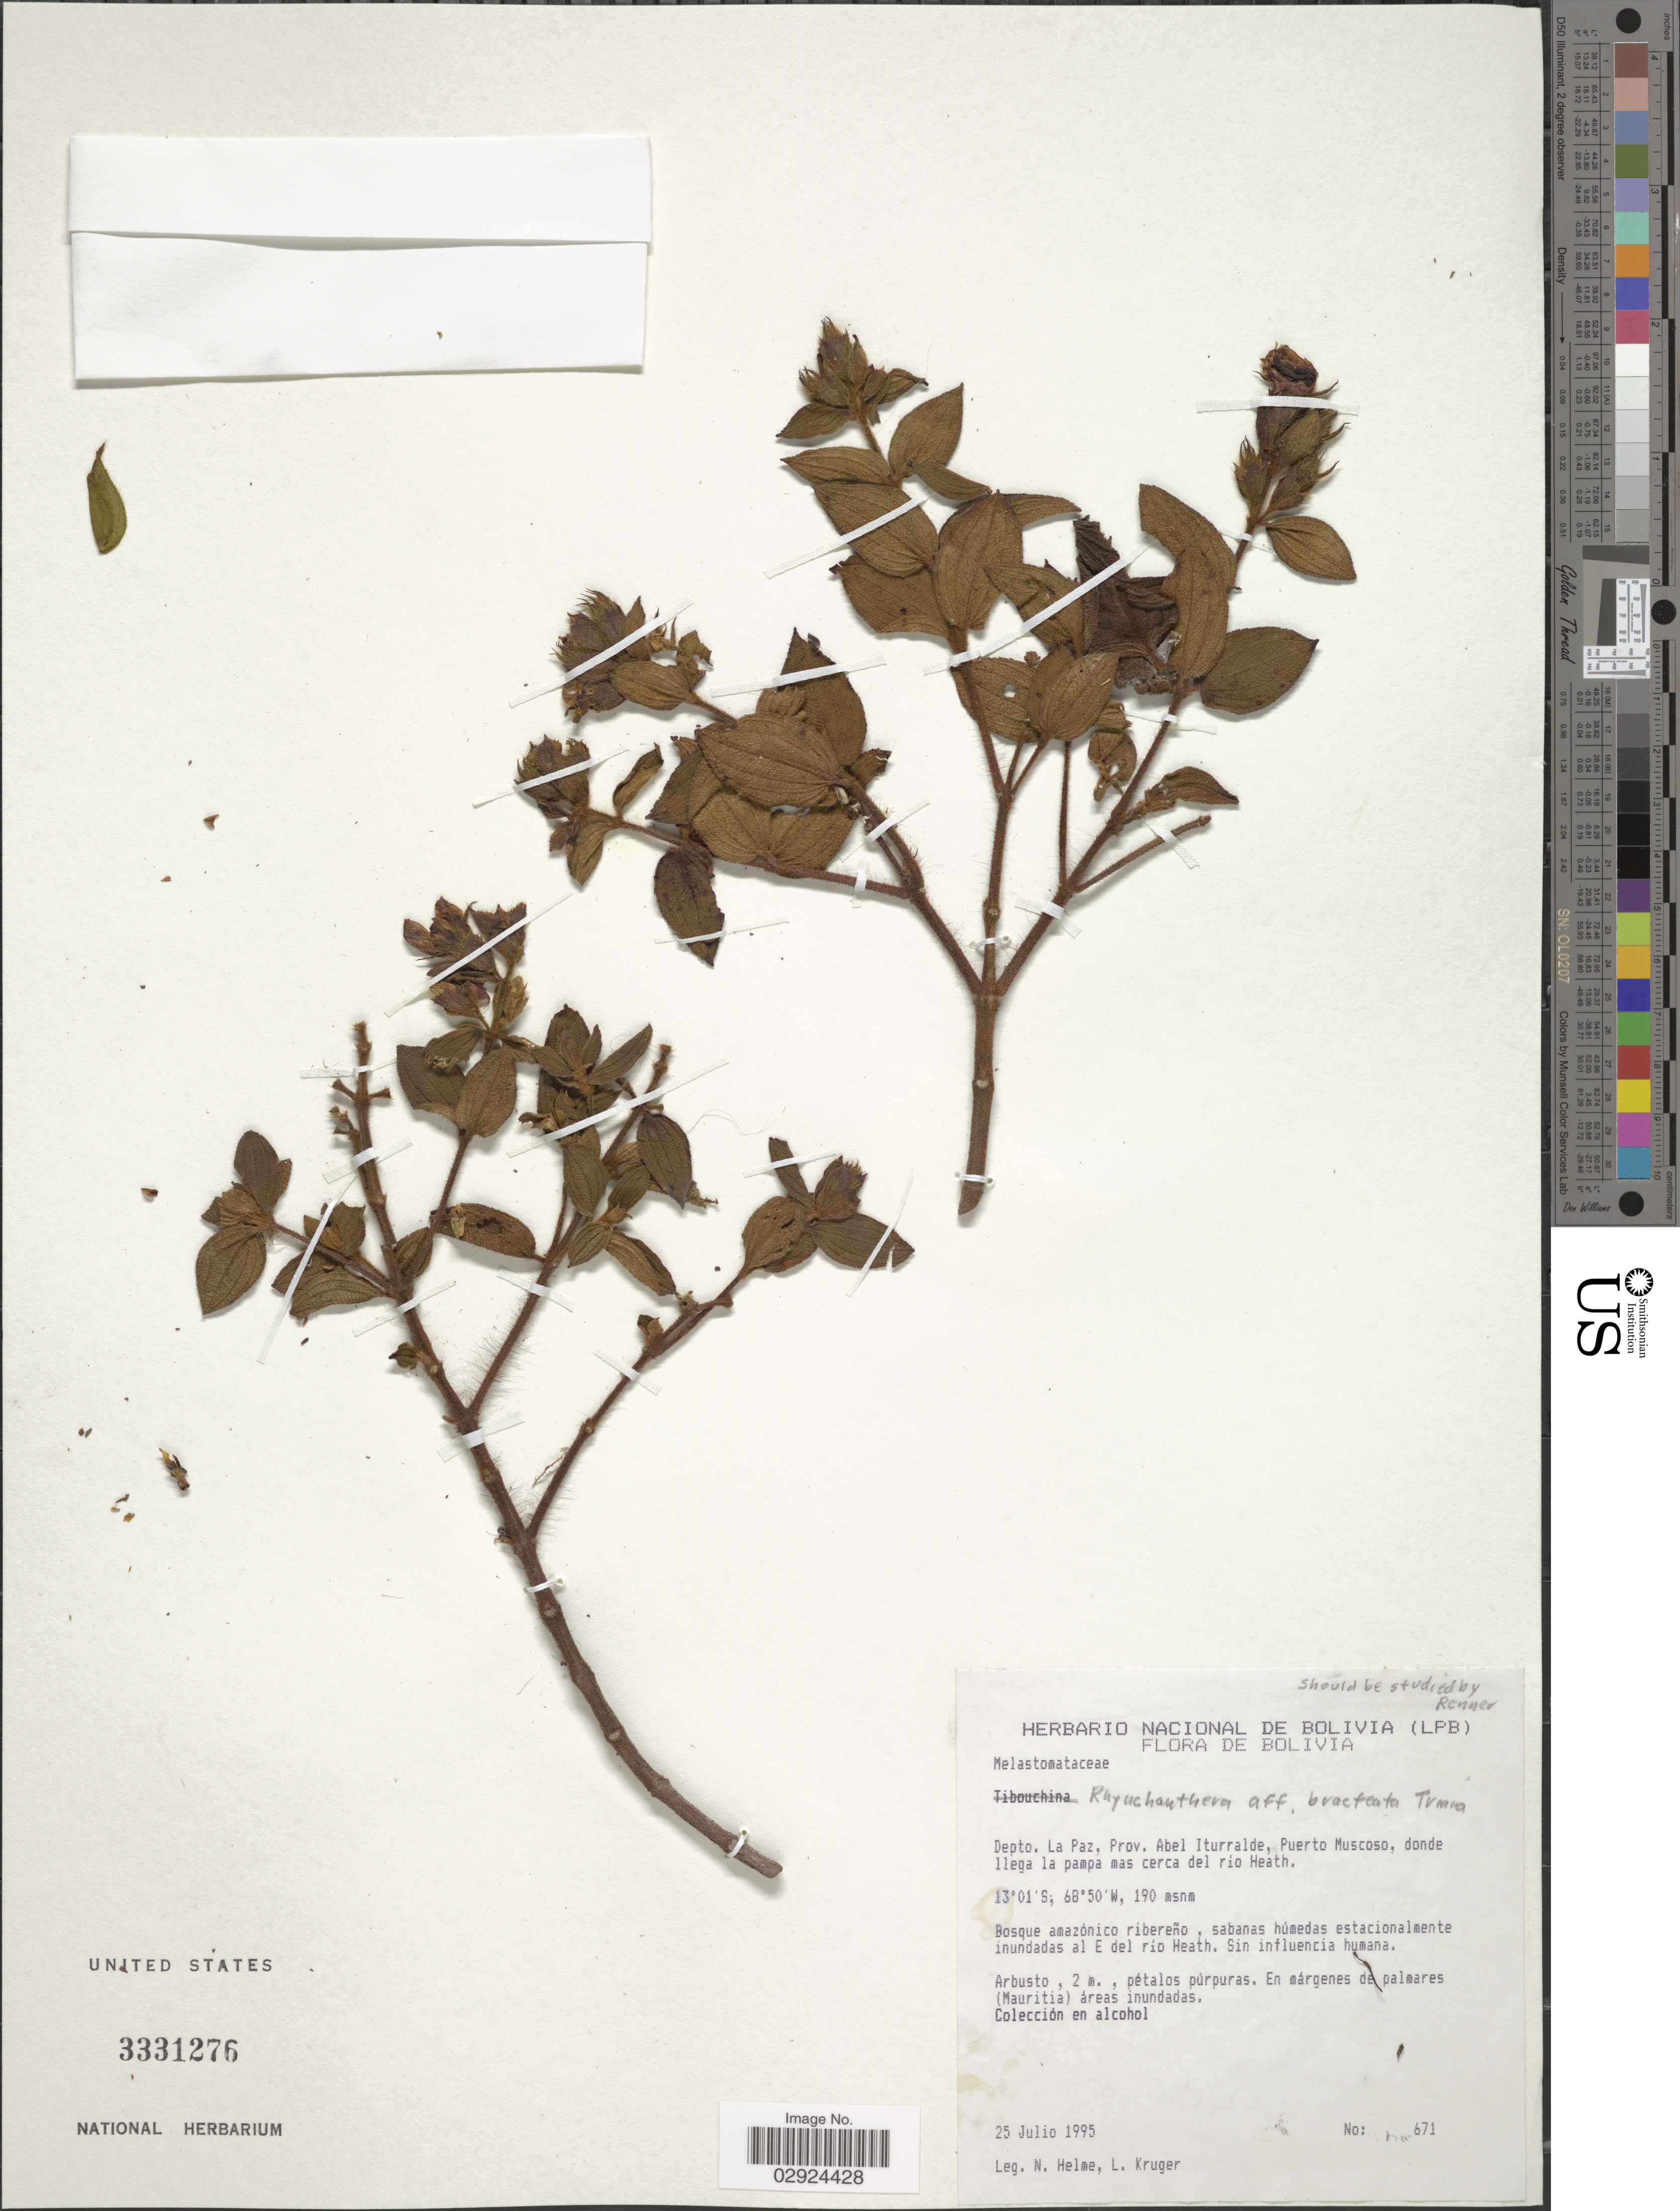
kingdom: Plantae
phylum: Tracheophyta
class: Magnoliopsida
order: Myrtales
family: Melastomataceae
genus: Rhynchanthera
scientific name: Rhynchanthera sp.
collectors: N. Helme & L. Kruger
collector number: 671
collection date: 1995-07-25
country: Bolivia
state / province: La Paz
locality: Depto. La Paz, Prov. Abel Iturralde, Puerto Muscoso, donde llega la pampa mas cerca del rio Heath.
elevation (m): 190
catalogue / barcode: US 3331276